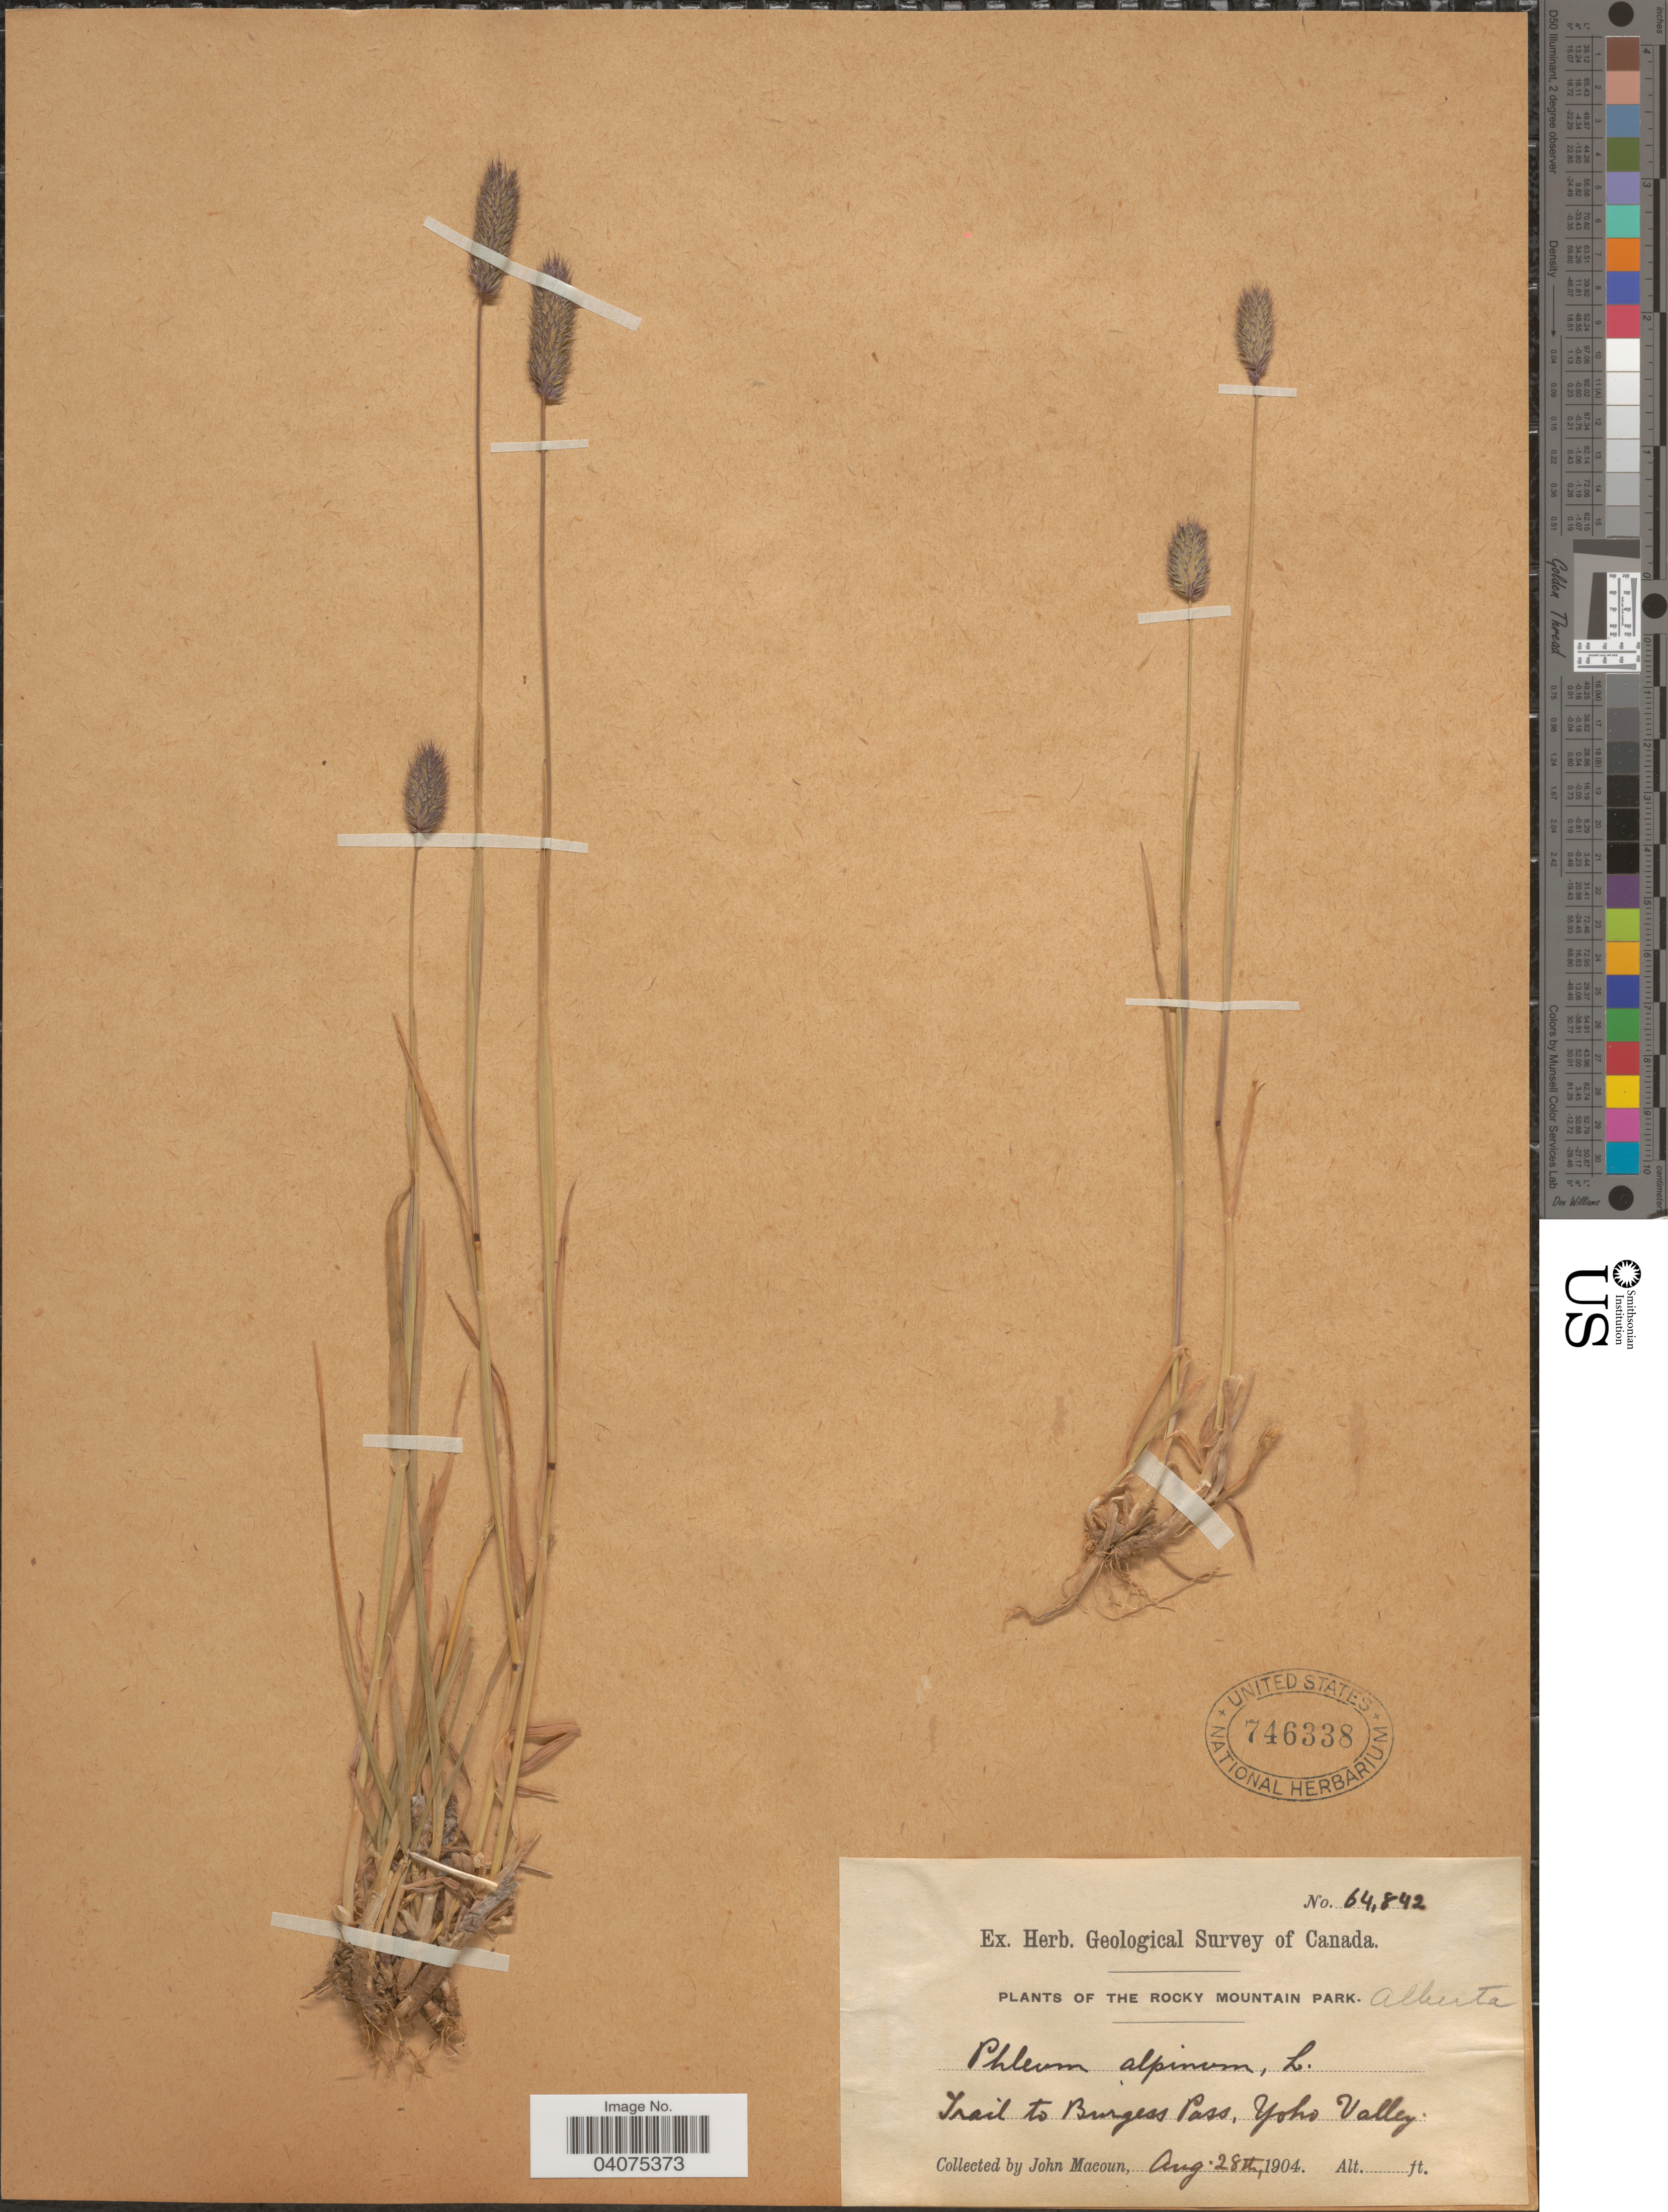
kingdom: Plantae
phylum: Tracheophyta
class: Liliopsida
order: Poales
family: Poaceae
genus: Phleum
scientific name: Phleum alpinum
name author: L.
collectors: J. Macoun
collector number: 64842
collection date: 1904-08-28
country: Canada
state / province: Alberta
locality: Ex. Herb. Geological Survey of Canada. Rocky Mountain Park. Trail to Burgess Pass, Yoho Valley.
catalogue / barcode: US 746338